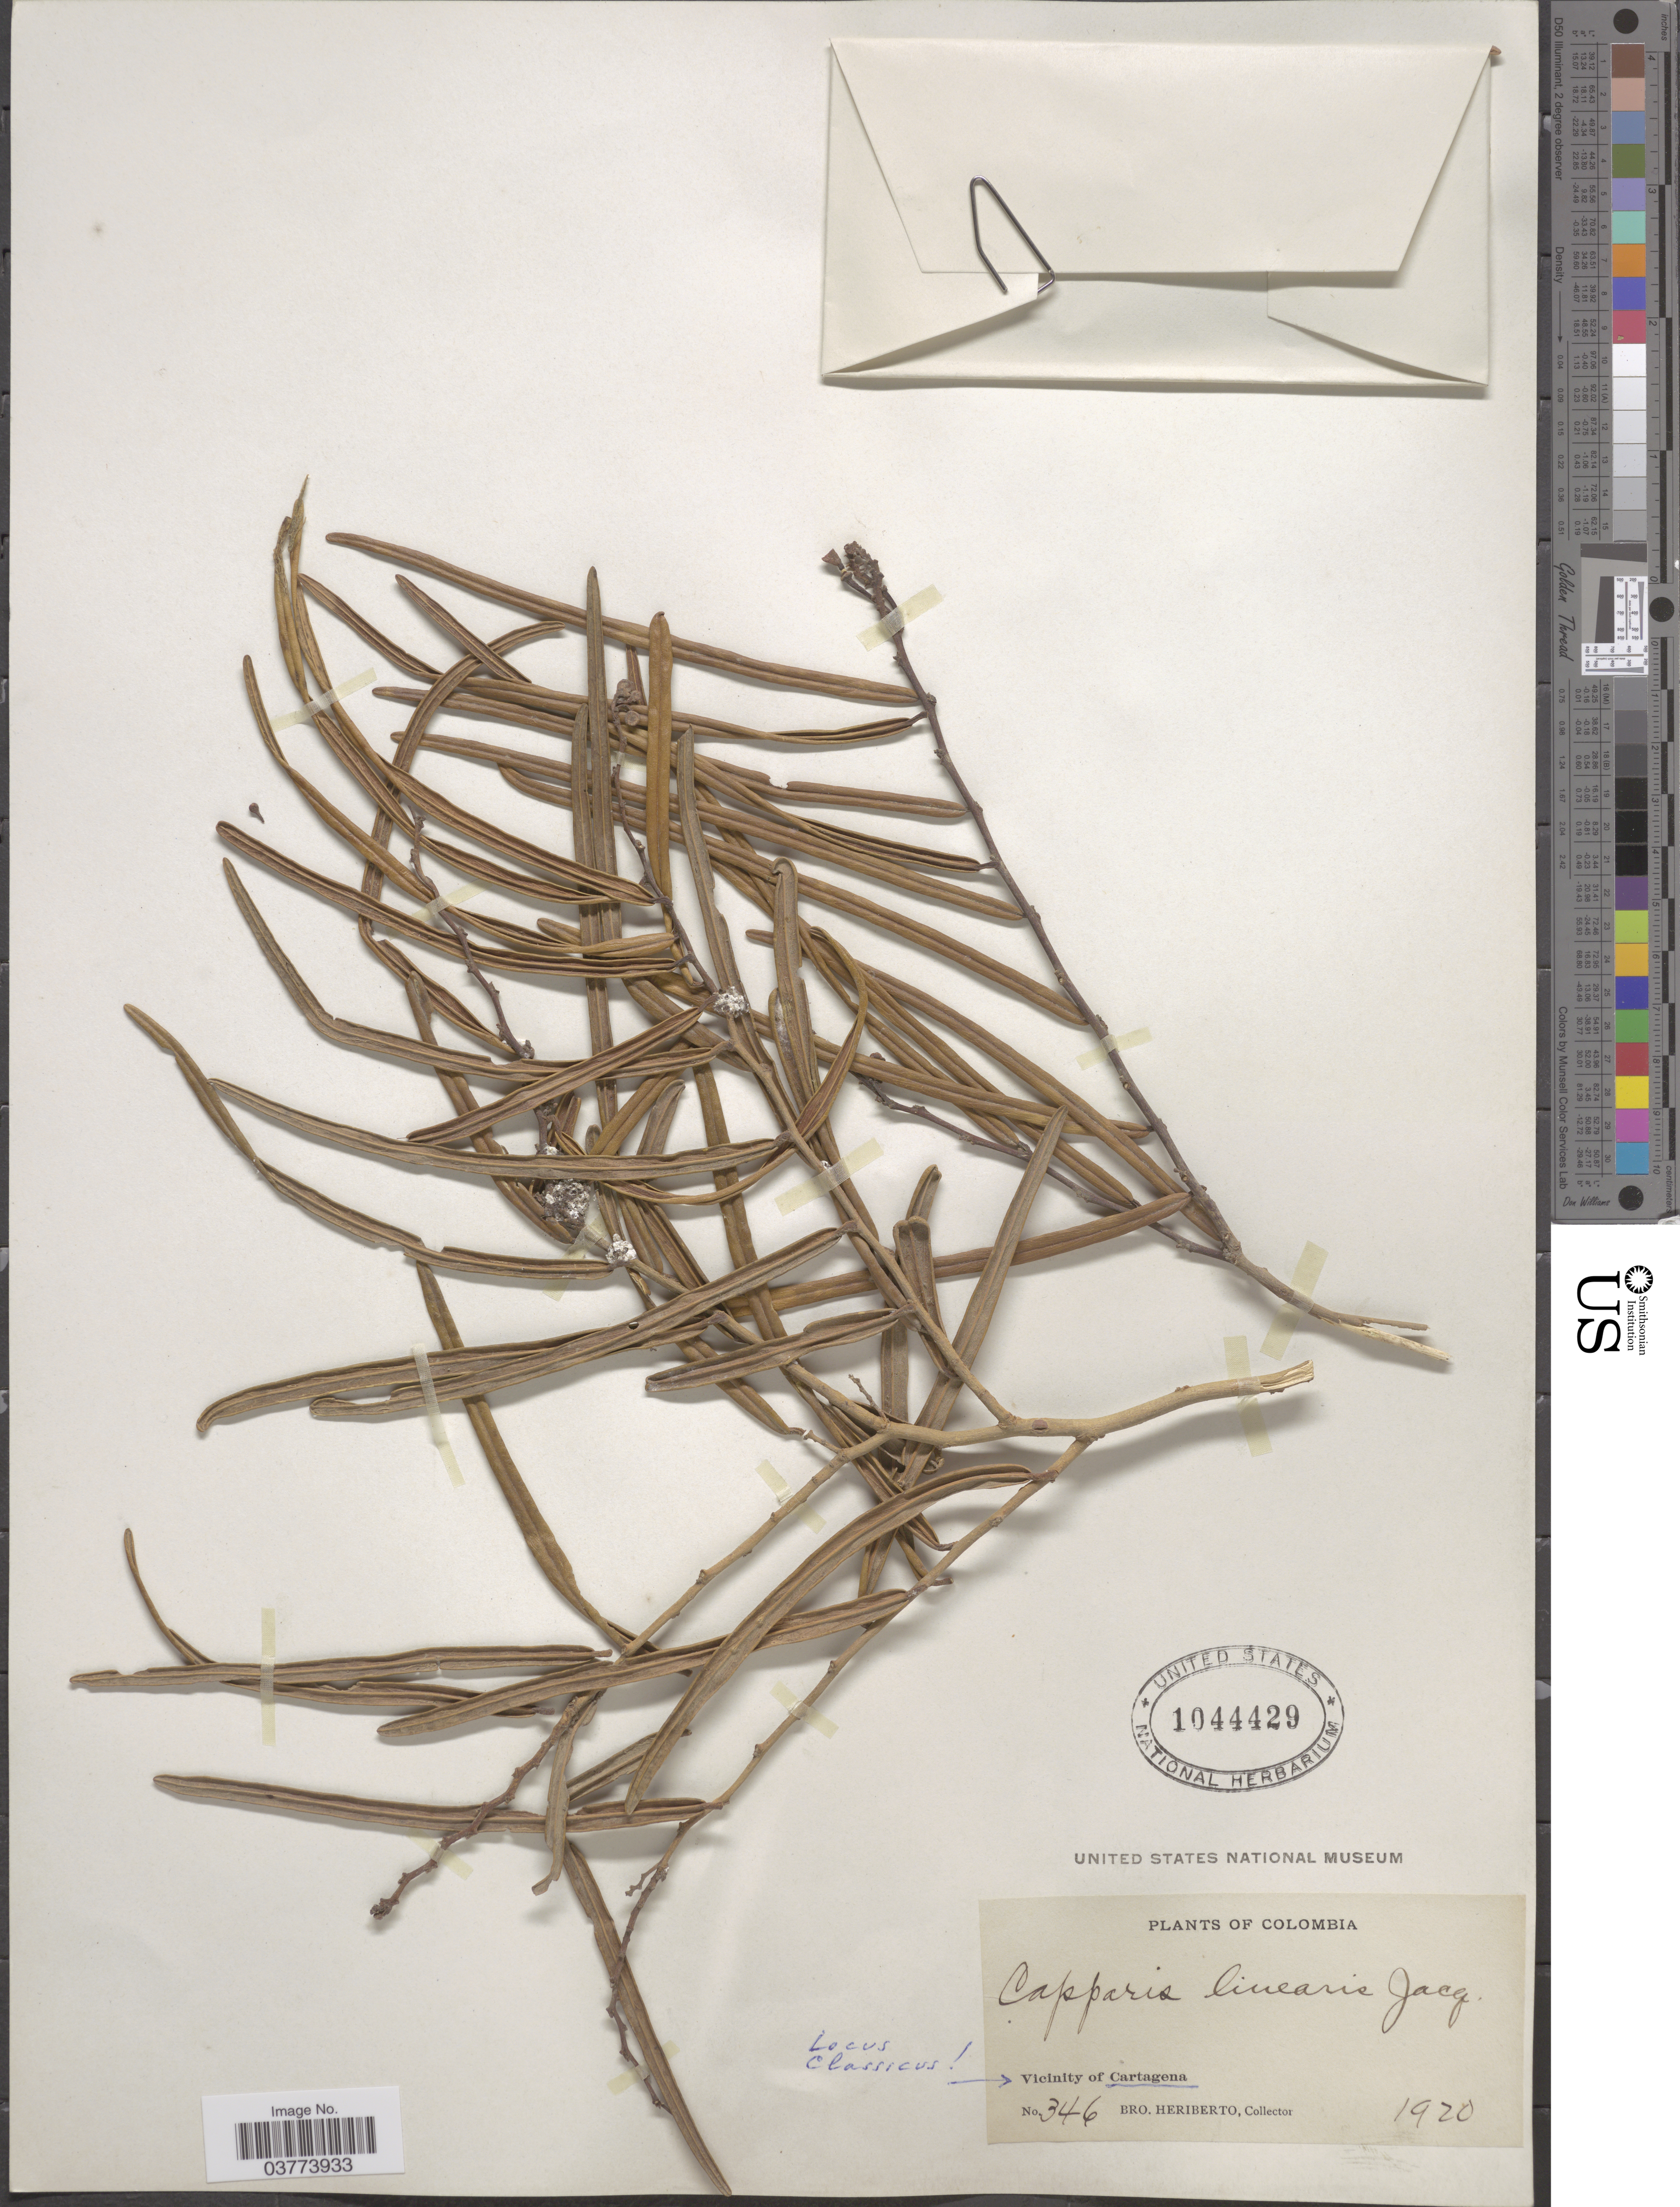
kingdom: Plantae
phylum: Tracheophyta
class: Magnoliopsida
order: Brassicales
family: Capparaceae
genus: Cynophalla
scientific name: Cynophalla linearis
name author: (Jacq.) J. Presl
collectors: B. Heriberto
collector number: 346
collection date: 1920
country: Colombia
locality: Vicinity of Cartagena.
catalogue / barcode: US 1044429